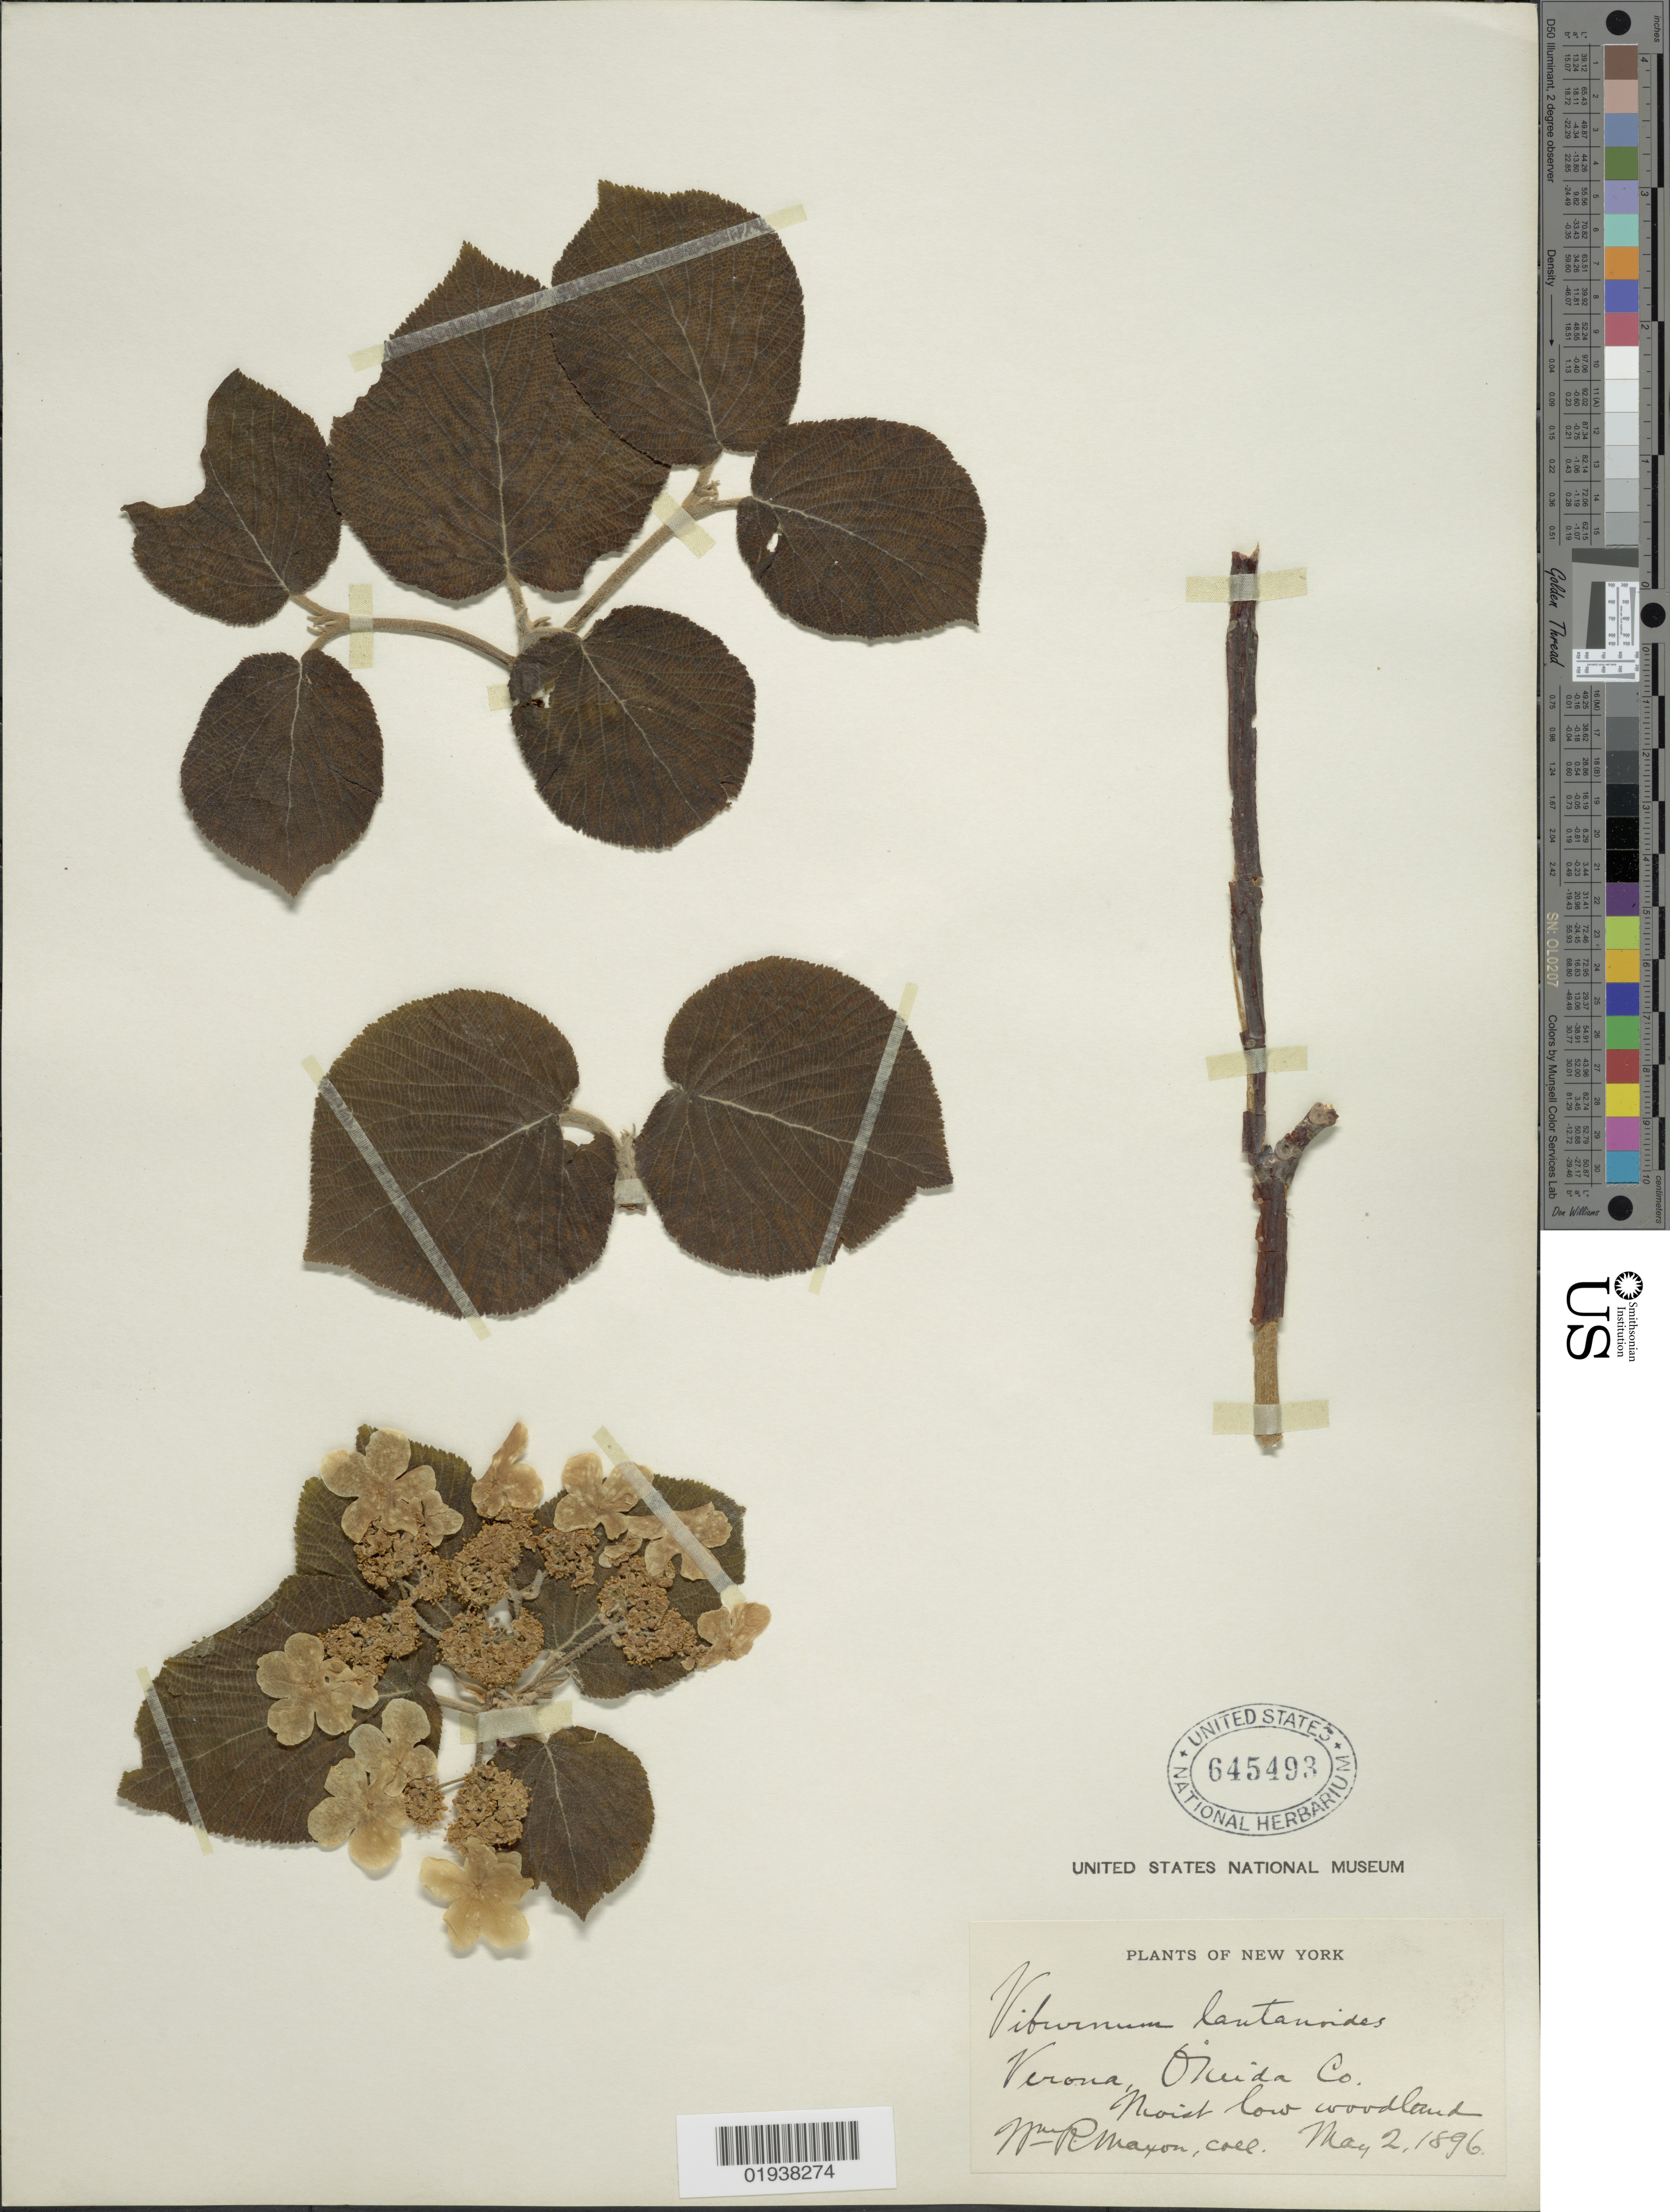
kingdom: Plantae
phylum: Tracheophyta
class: Magnoliopsida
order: Dipsacales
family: Viburnaceae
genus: Viburnum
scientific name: Viburnum alnifolium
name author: Marshall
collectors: W. R. Maxon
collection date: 1896-05-02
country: United States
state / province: New York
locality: Verona, Orida Co.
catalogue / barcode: US 645493